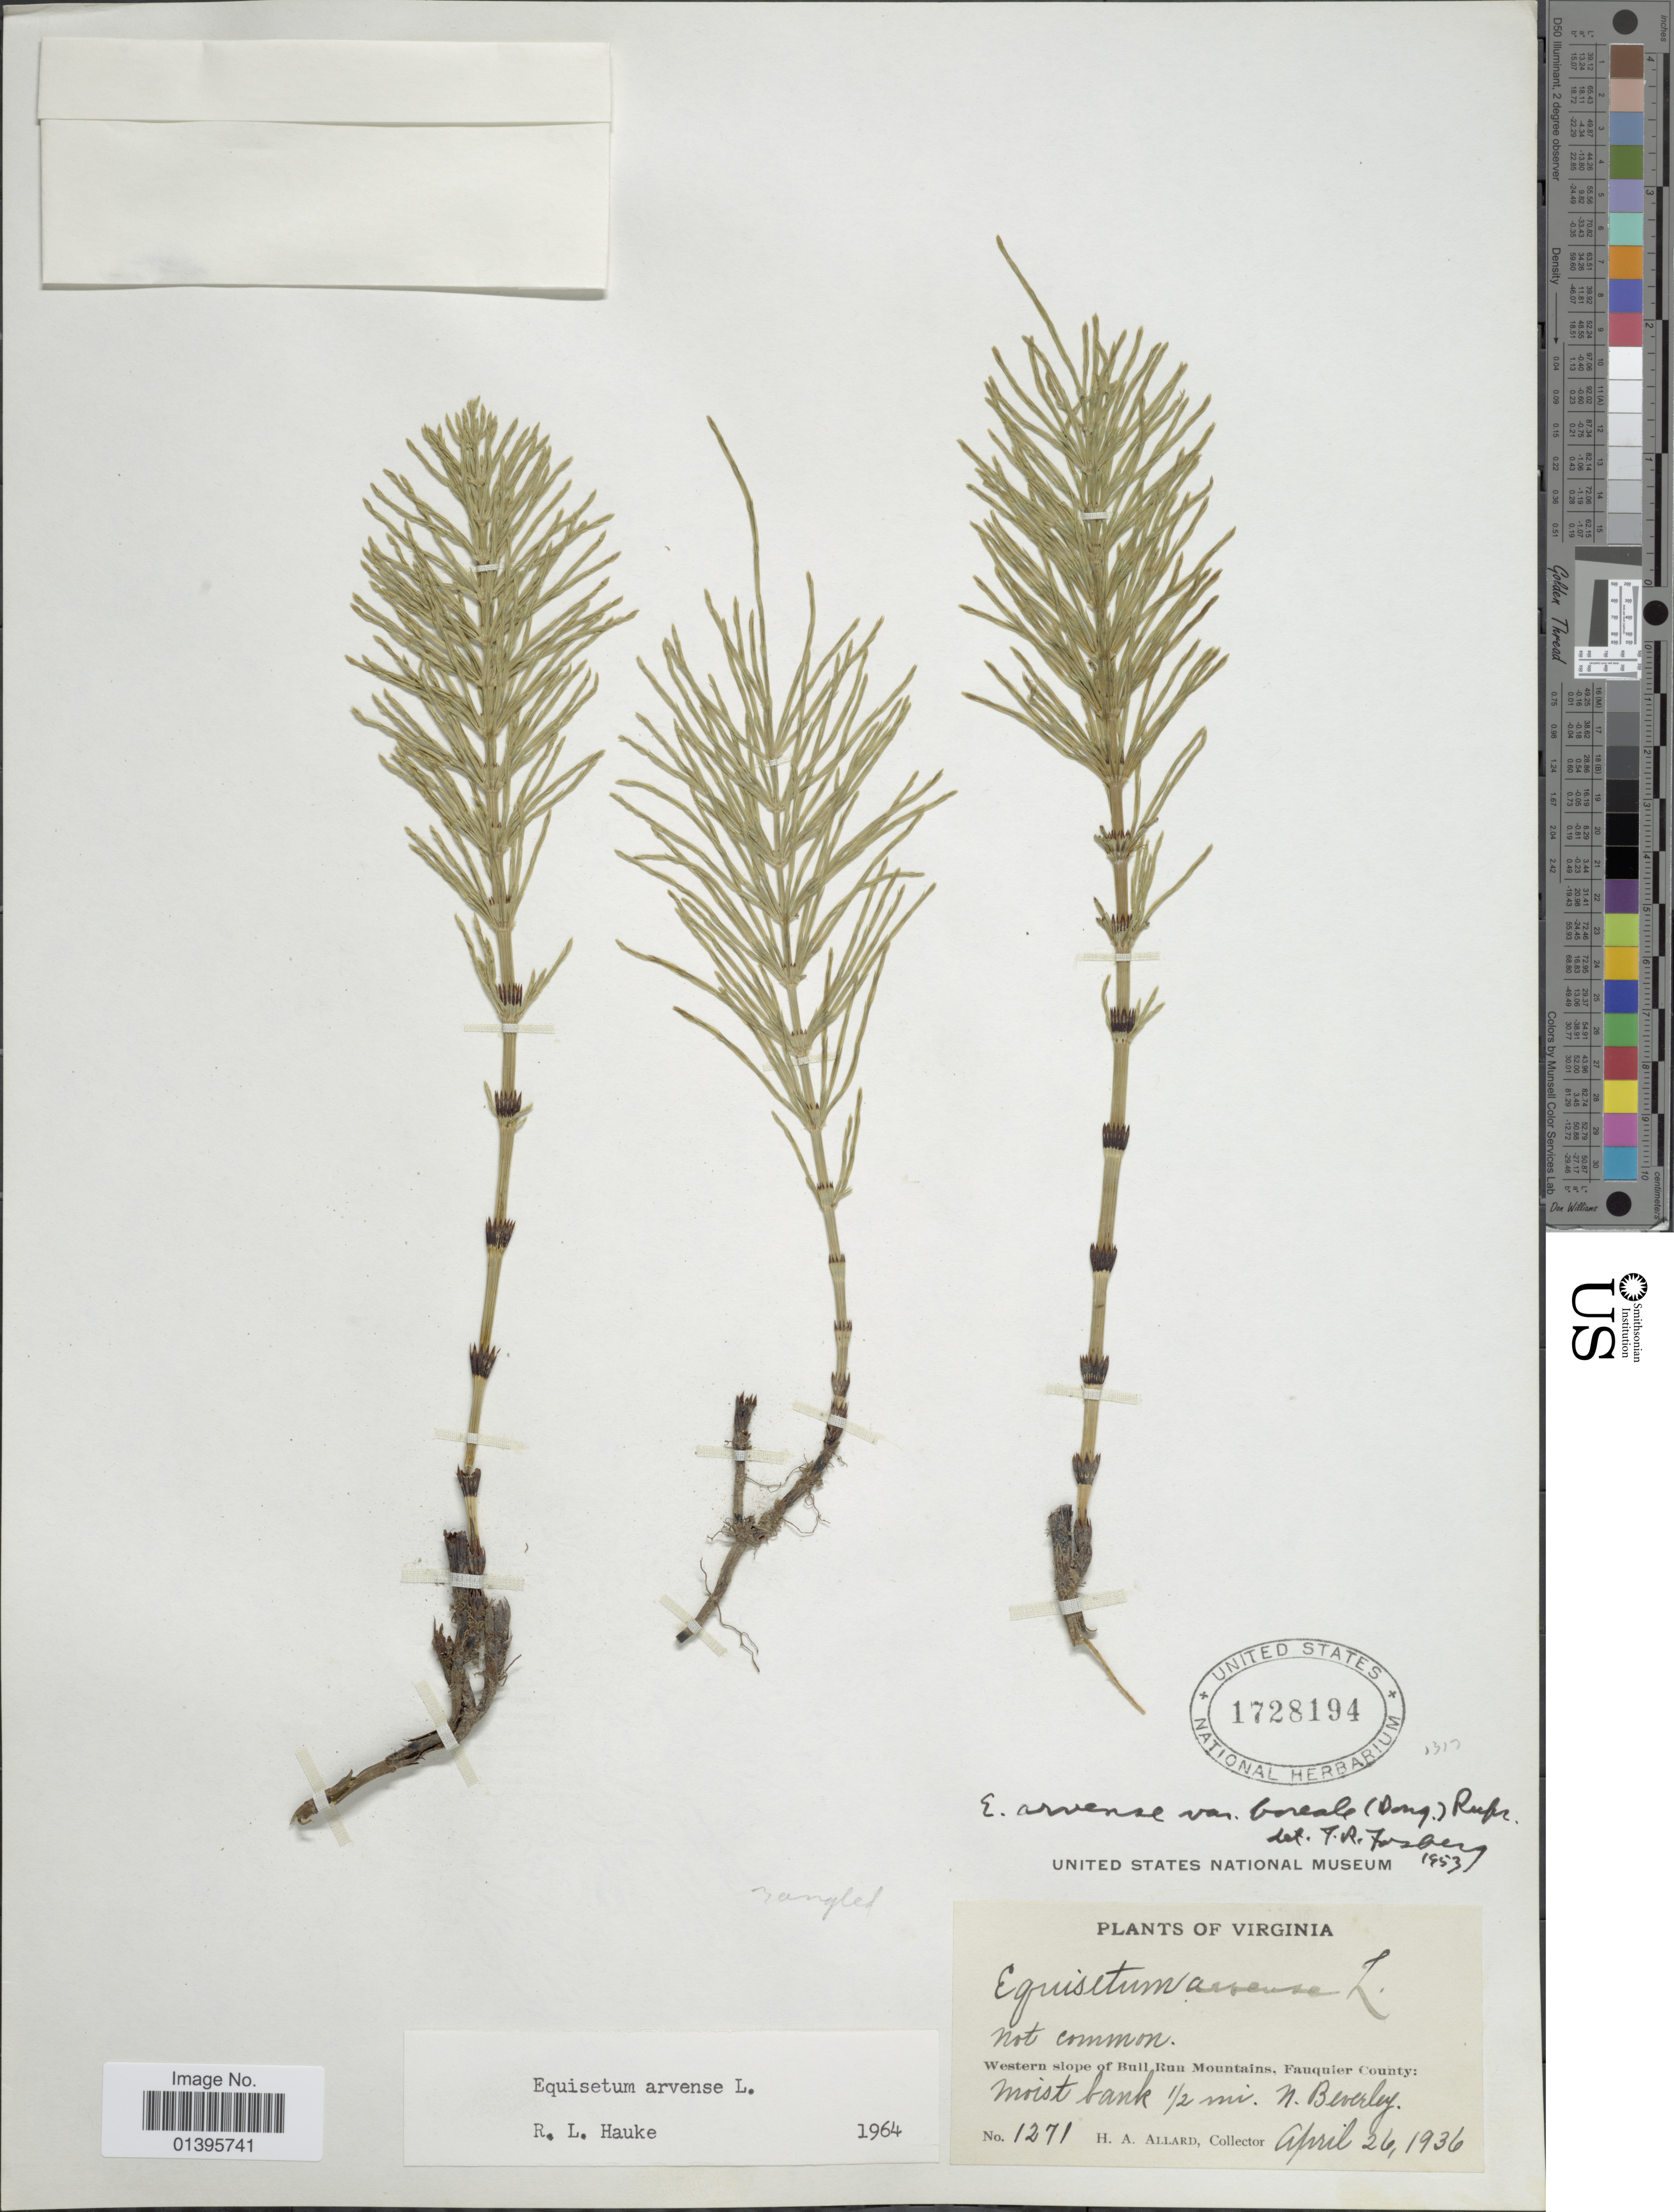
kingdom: Plantae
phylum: Tracheophyta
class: Polypodiopsida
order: Equisetales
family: Equisetaceae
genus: Equisetum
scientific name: Equisetum arvense var. boreale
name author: (Bong.) Rupr.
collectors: H. A. Allard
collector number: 1271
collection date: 1936-04-26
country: United States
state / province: Virginia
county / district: Fauquier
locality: Western slope of Bull Run Mountains, Fauquier County: Moist bank ½ mi. N. Beverley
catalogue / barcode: US 1728194